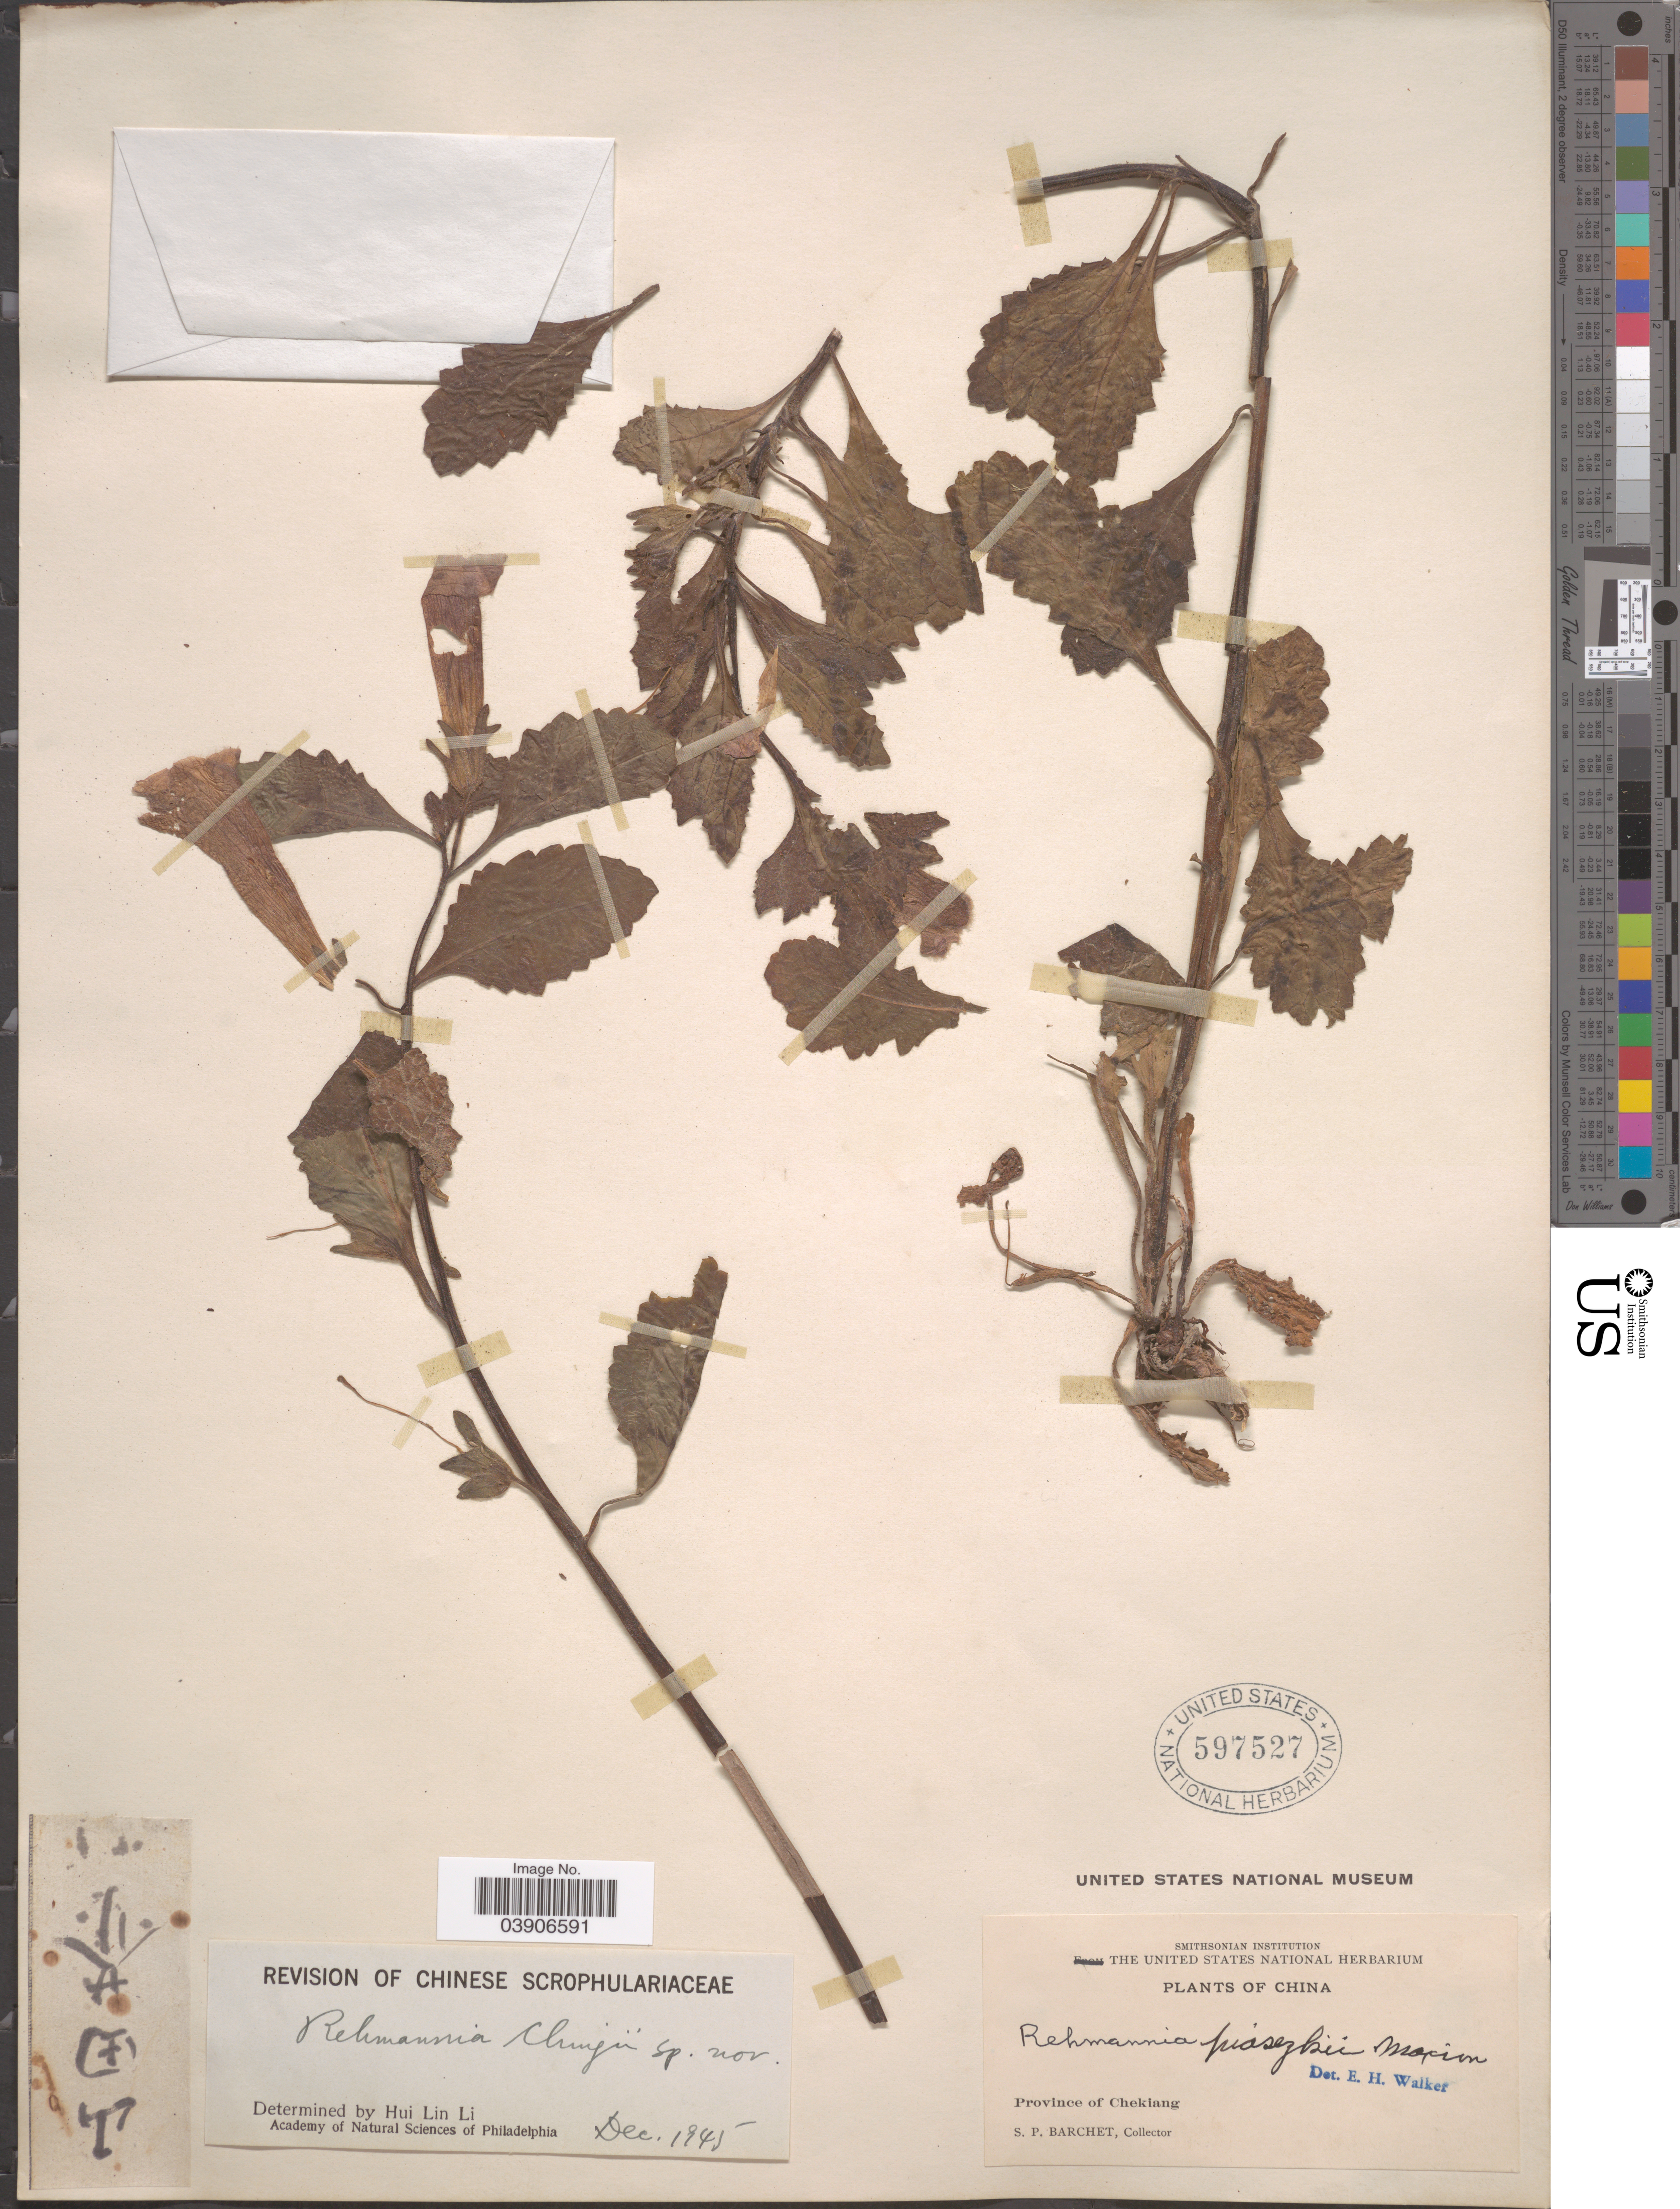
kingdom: Plantae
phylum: Tracheophyta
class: Magnoliopsida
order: Lamiales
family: Rehmanniaceae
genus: Rehmannia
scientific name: Rehmannia chingii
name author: H.L. Li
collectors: S. P. Barchet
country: China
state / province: Zhejiang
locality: Province of Chekiang.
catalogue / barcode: US 597527